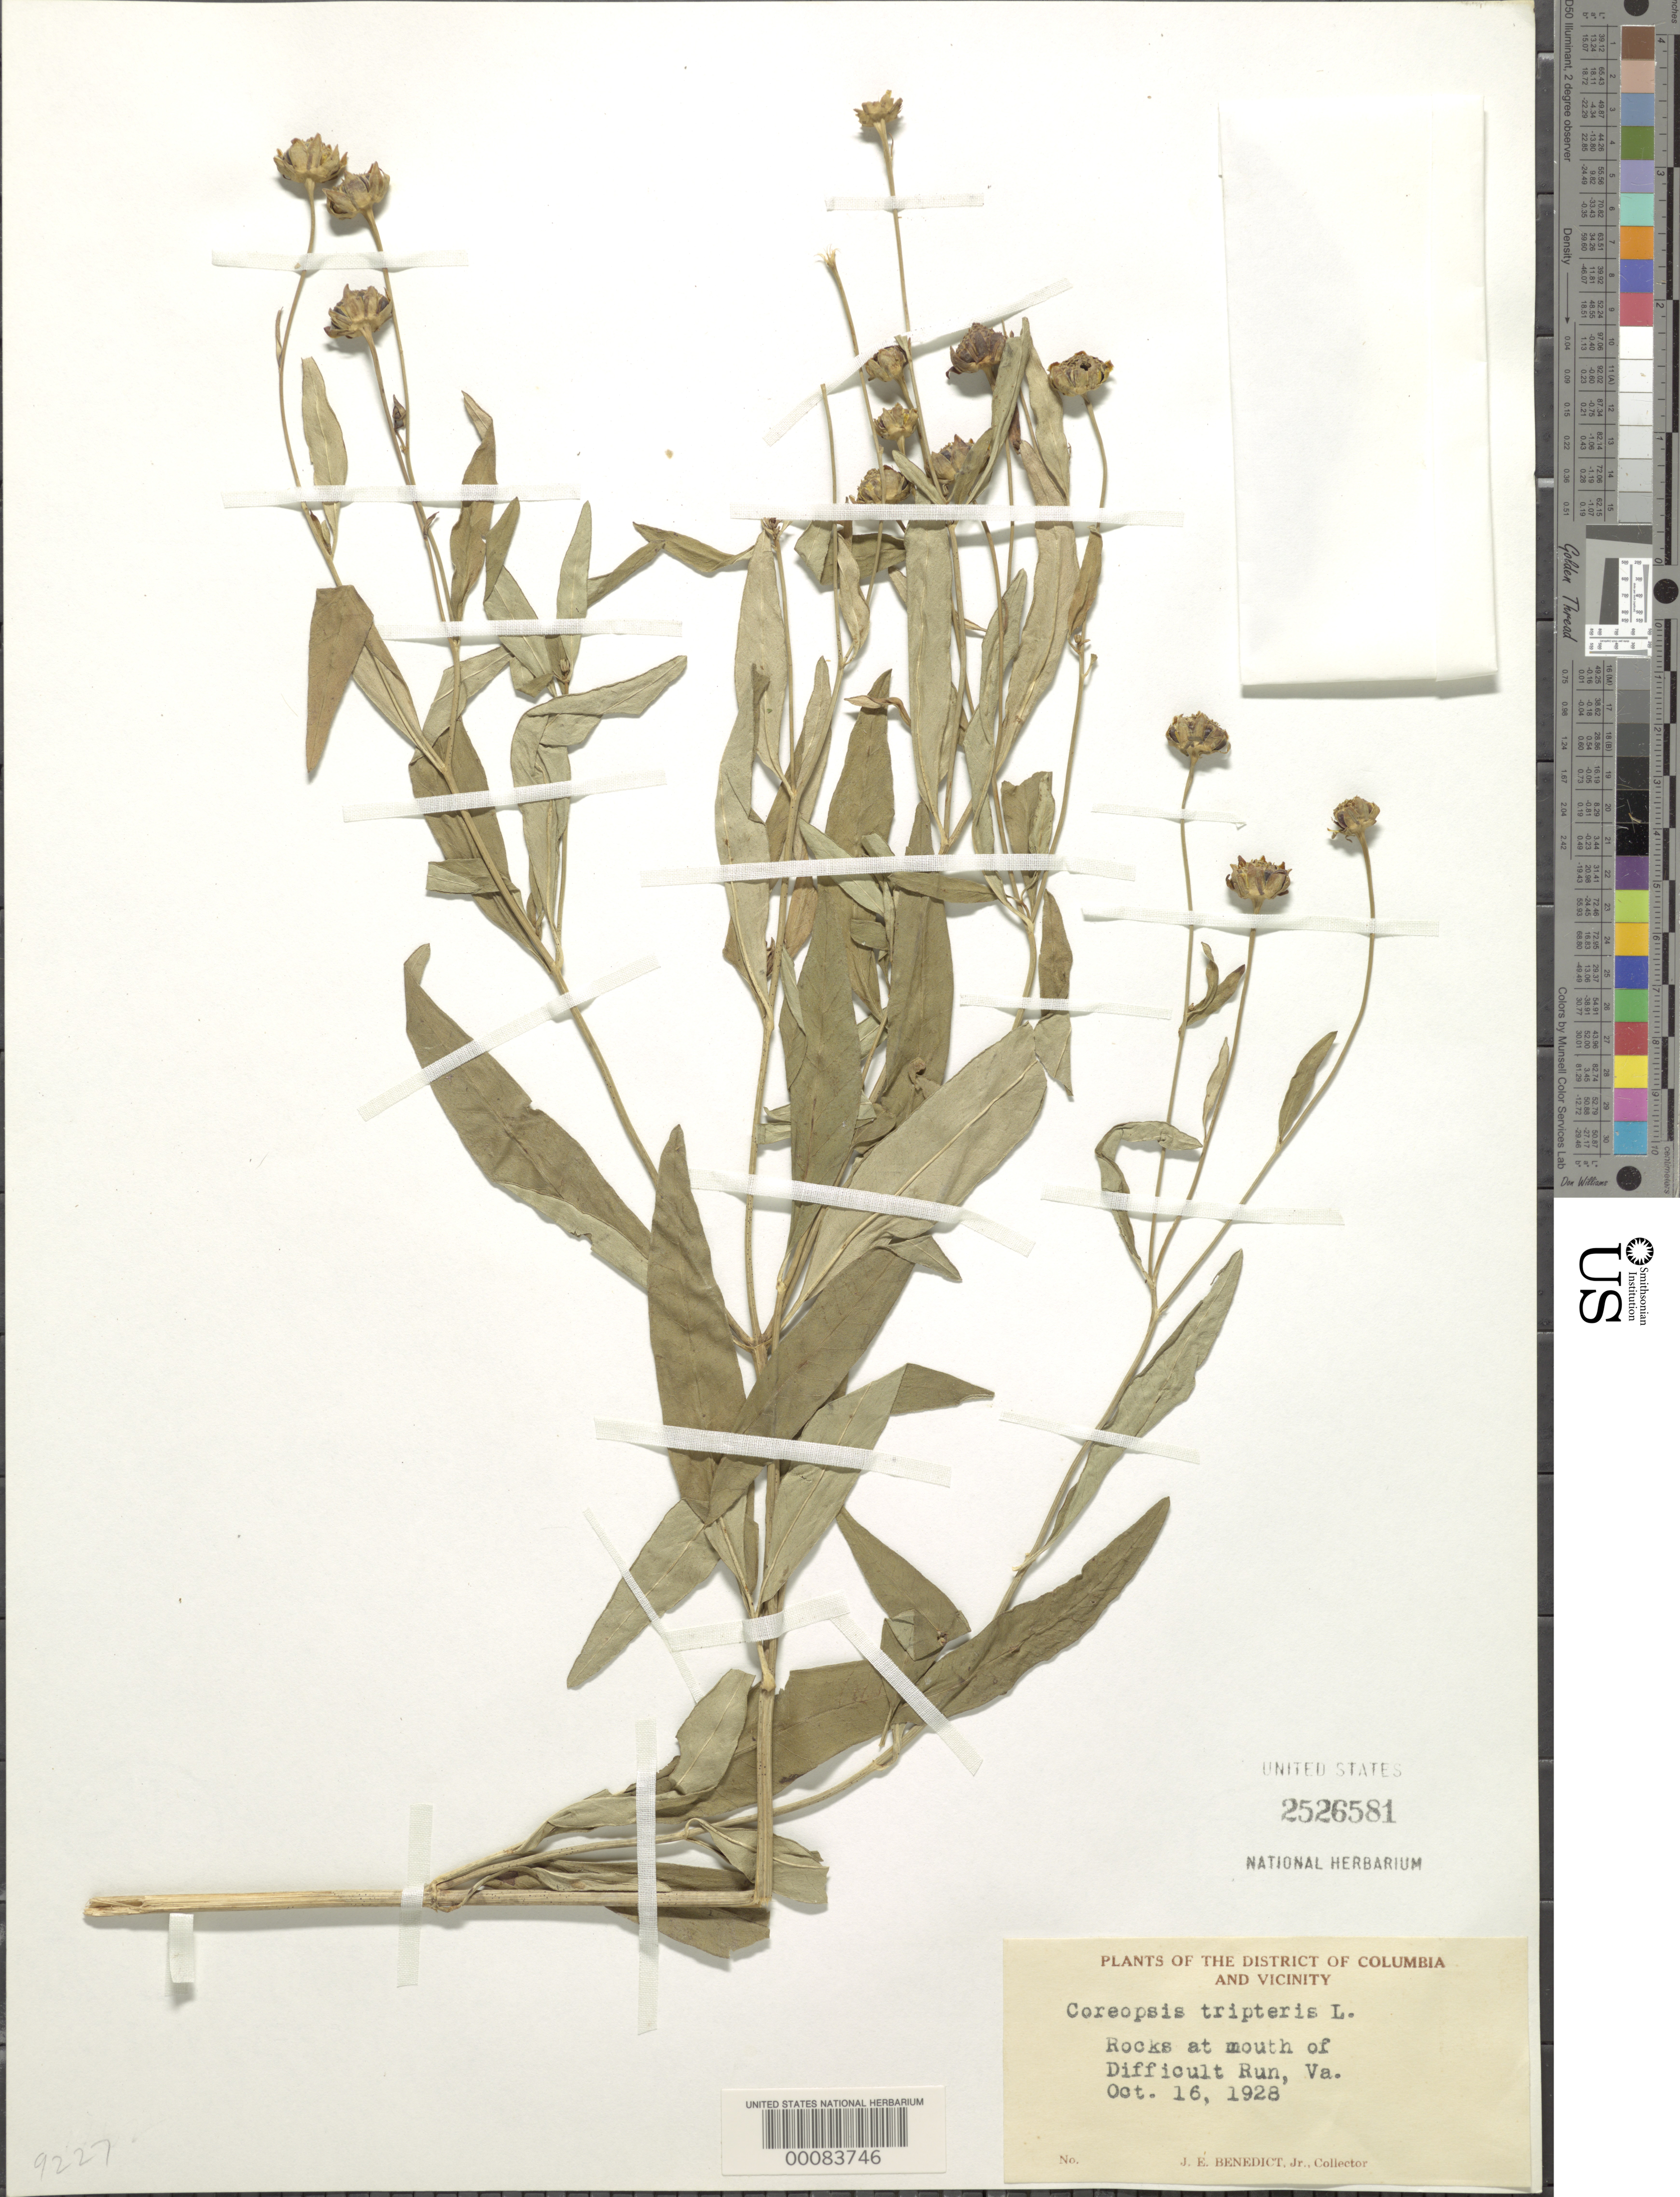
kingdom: Plantae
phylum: Tracheophyta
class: Magnoliopsida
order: Asterales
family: Asteraceae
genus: Coreopsis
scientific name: Coreopsis tripteris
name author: L.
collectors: J. E. Benedict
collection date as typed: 16 Oct 1928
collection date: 1928-10-16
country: United States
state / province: Virginia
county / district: Fairfax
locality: Difficult Run C. & O. Canal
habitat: Rocks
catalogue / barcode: US 2526581